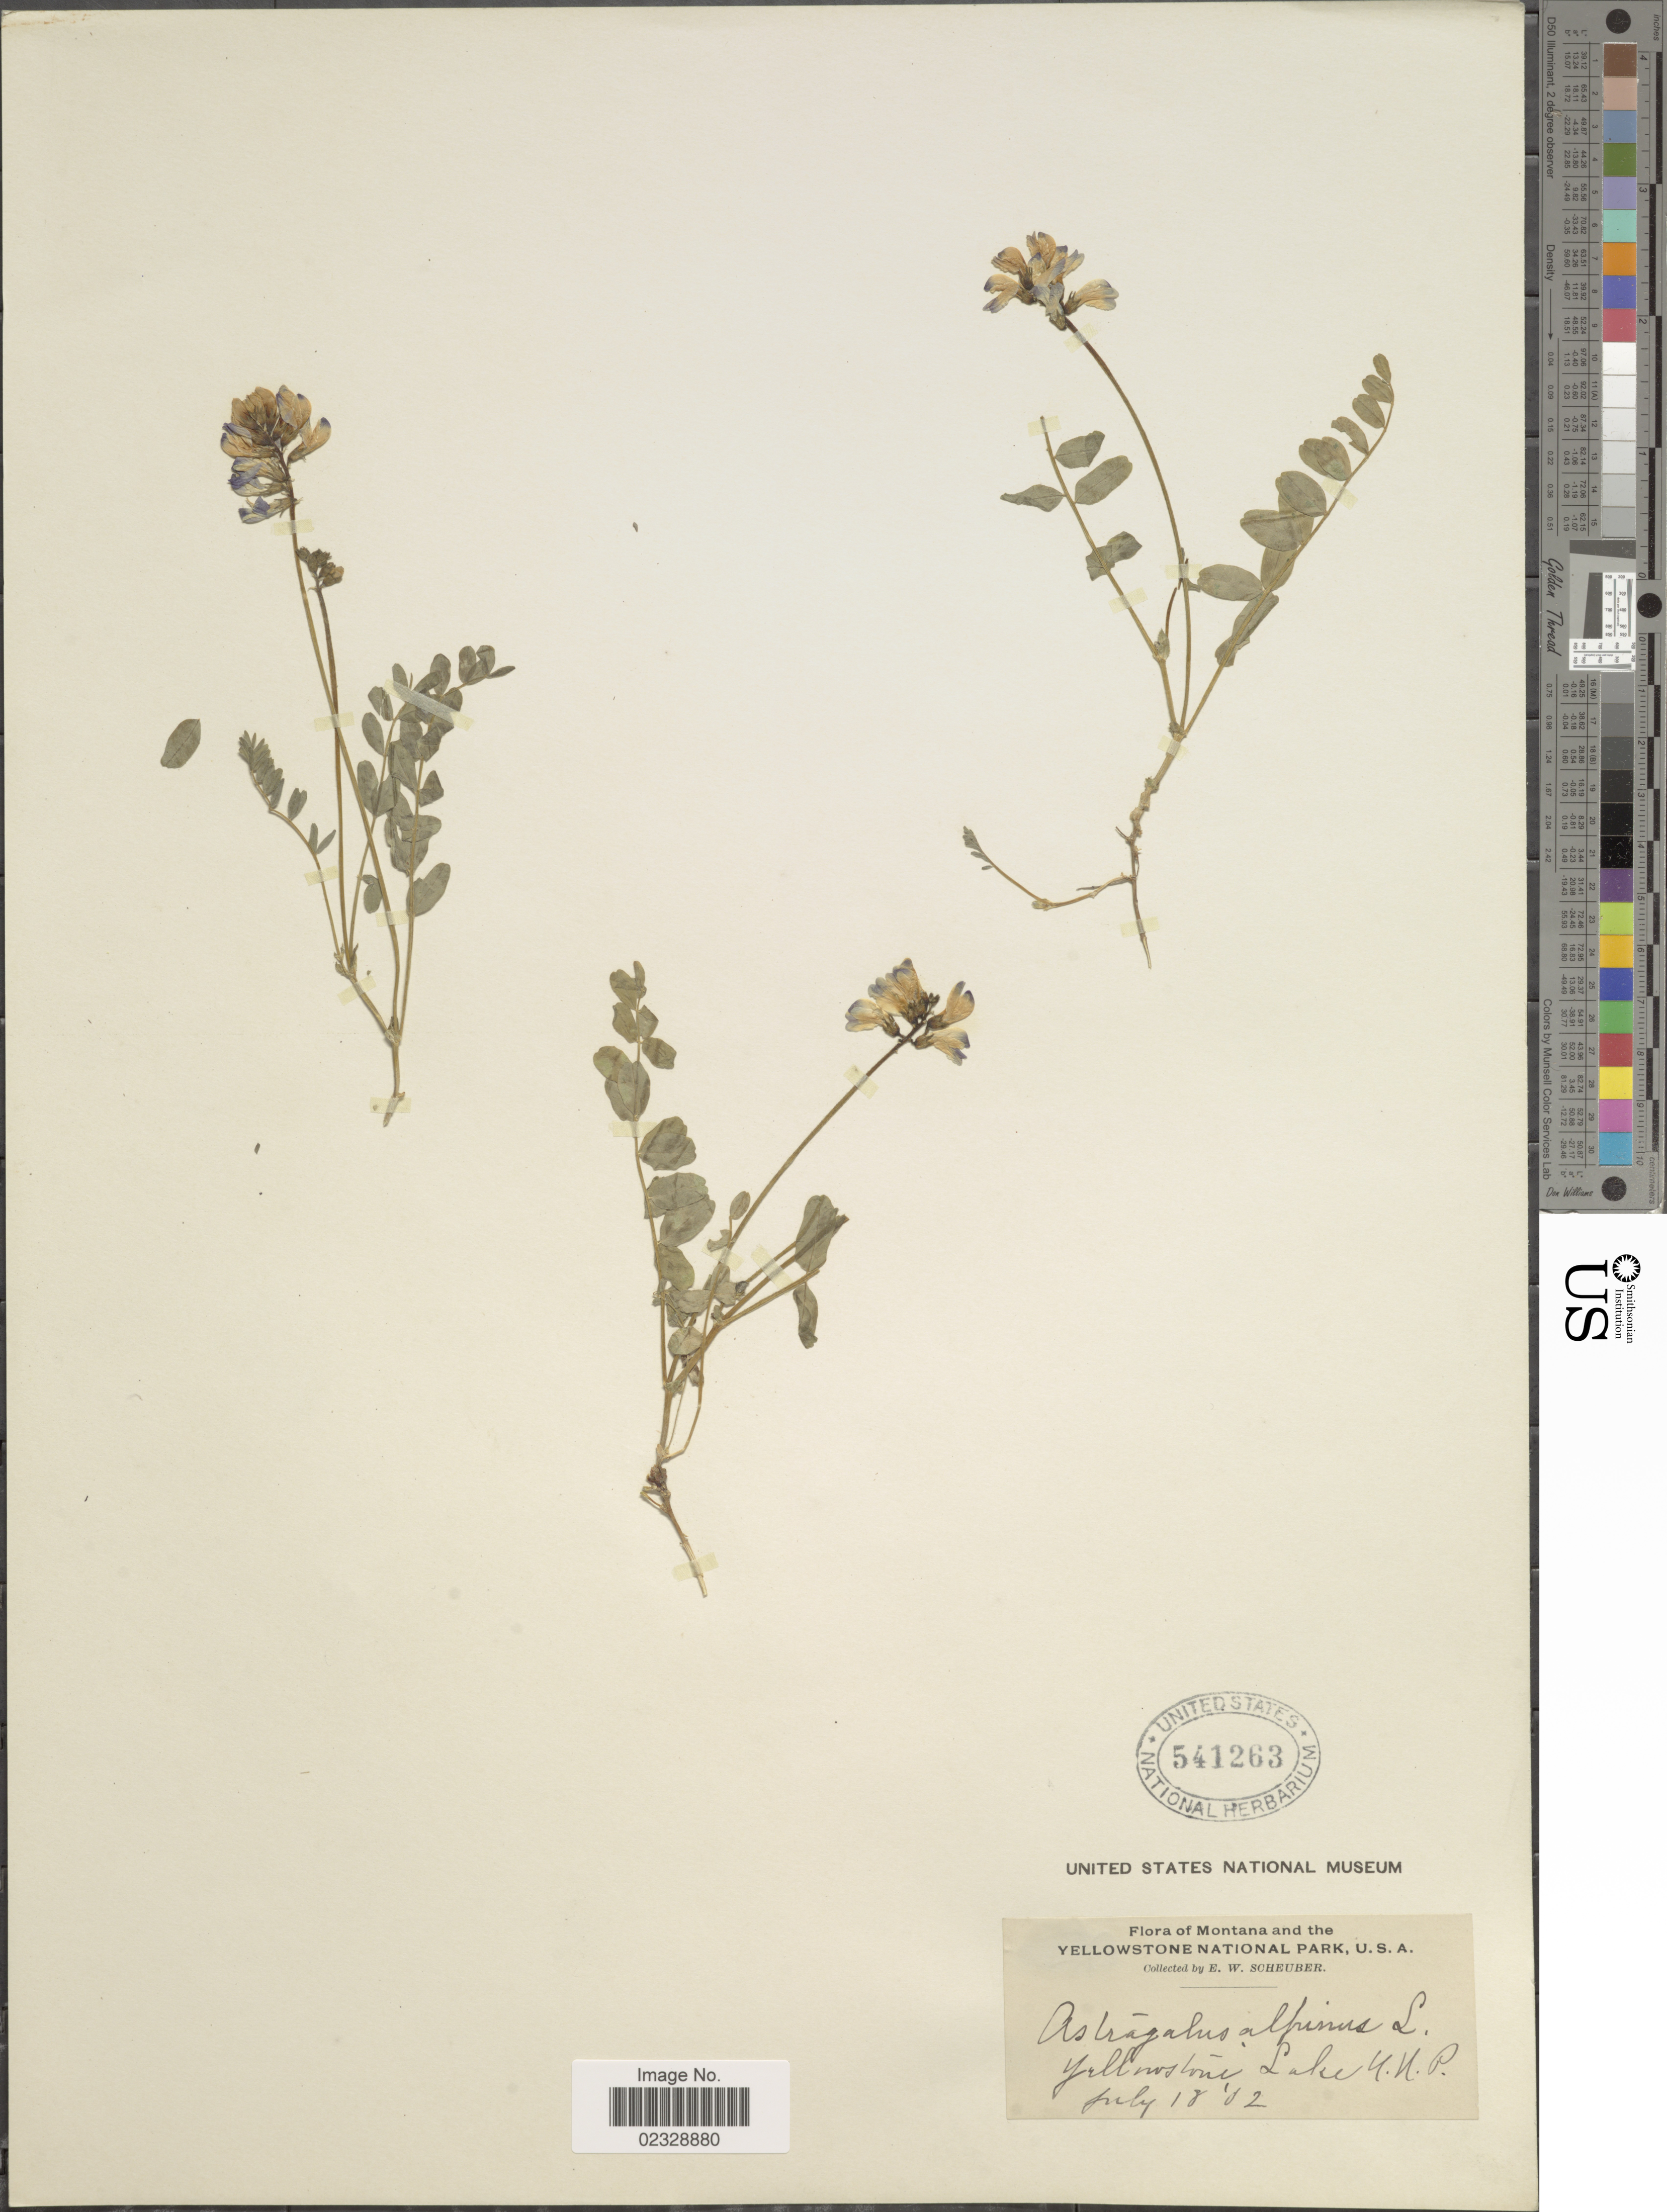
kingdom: Plantae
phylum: Tracheophyta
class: Magnoliopsida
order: Fabales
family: Fabaceae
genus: Astragalus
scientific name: Astragalus alpinus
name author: L.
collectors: E. Scheuber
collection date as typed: Transcribed d/m/y: 18/7/2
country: United States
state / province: Wyoming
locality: Montana and the Yellowstone National Park, Yellowstone Lake, Y. N. P.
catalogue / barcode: US 541263